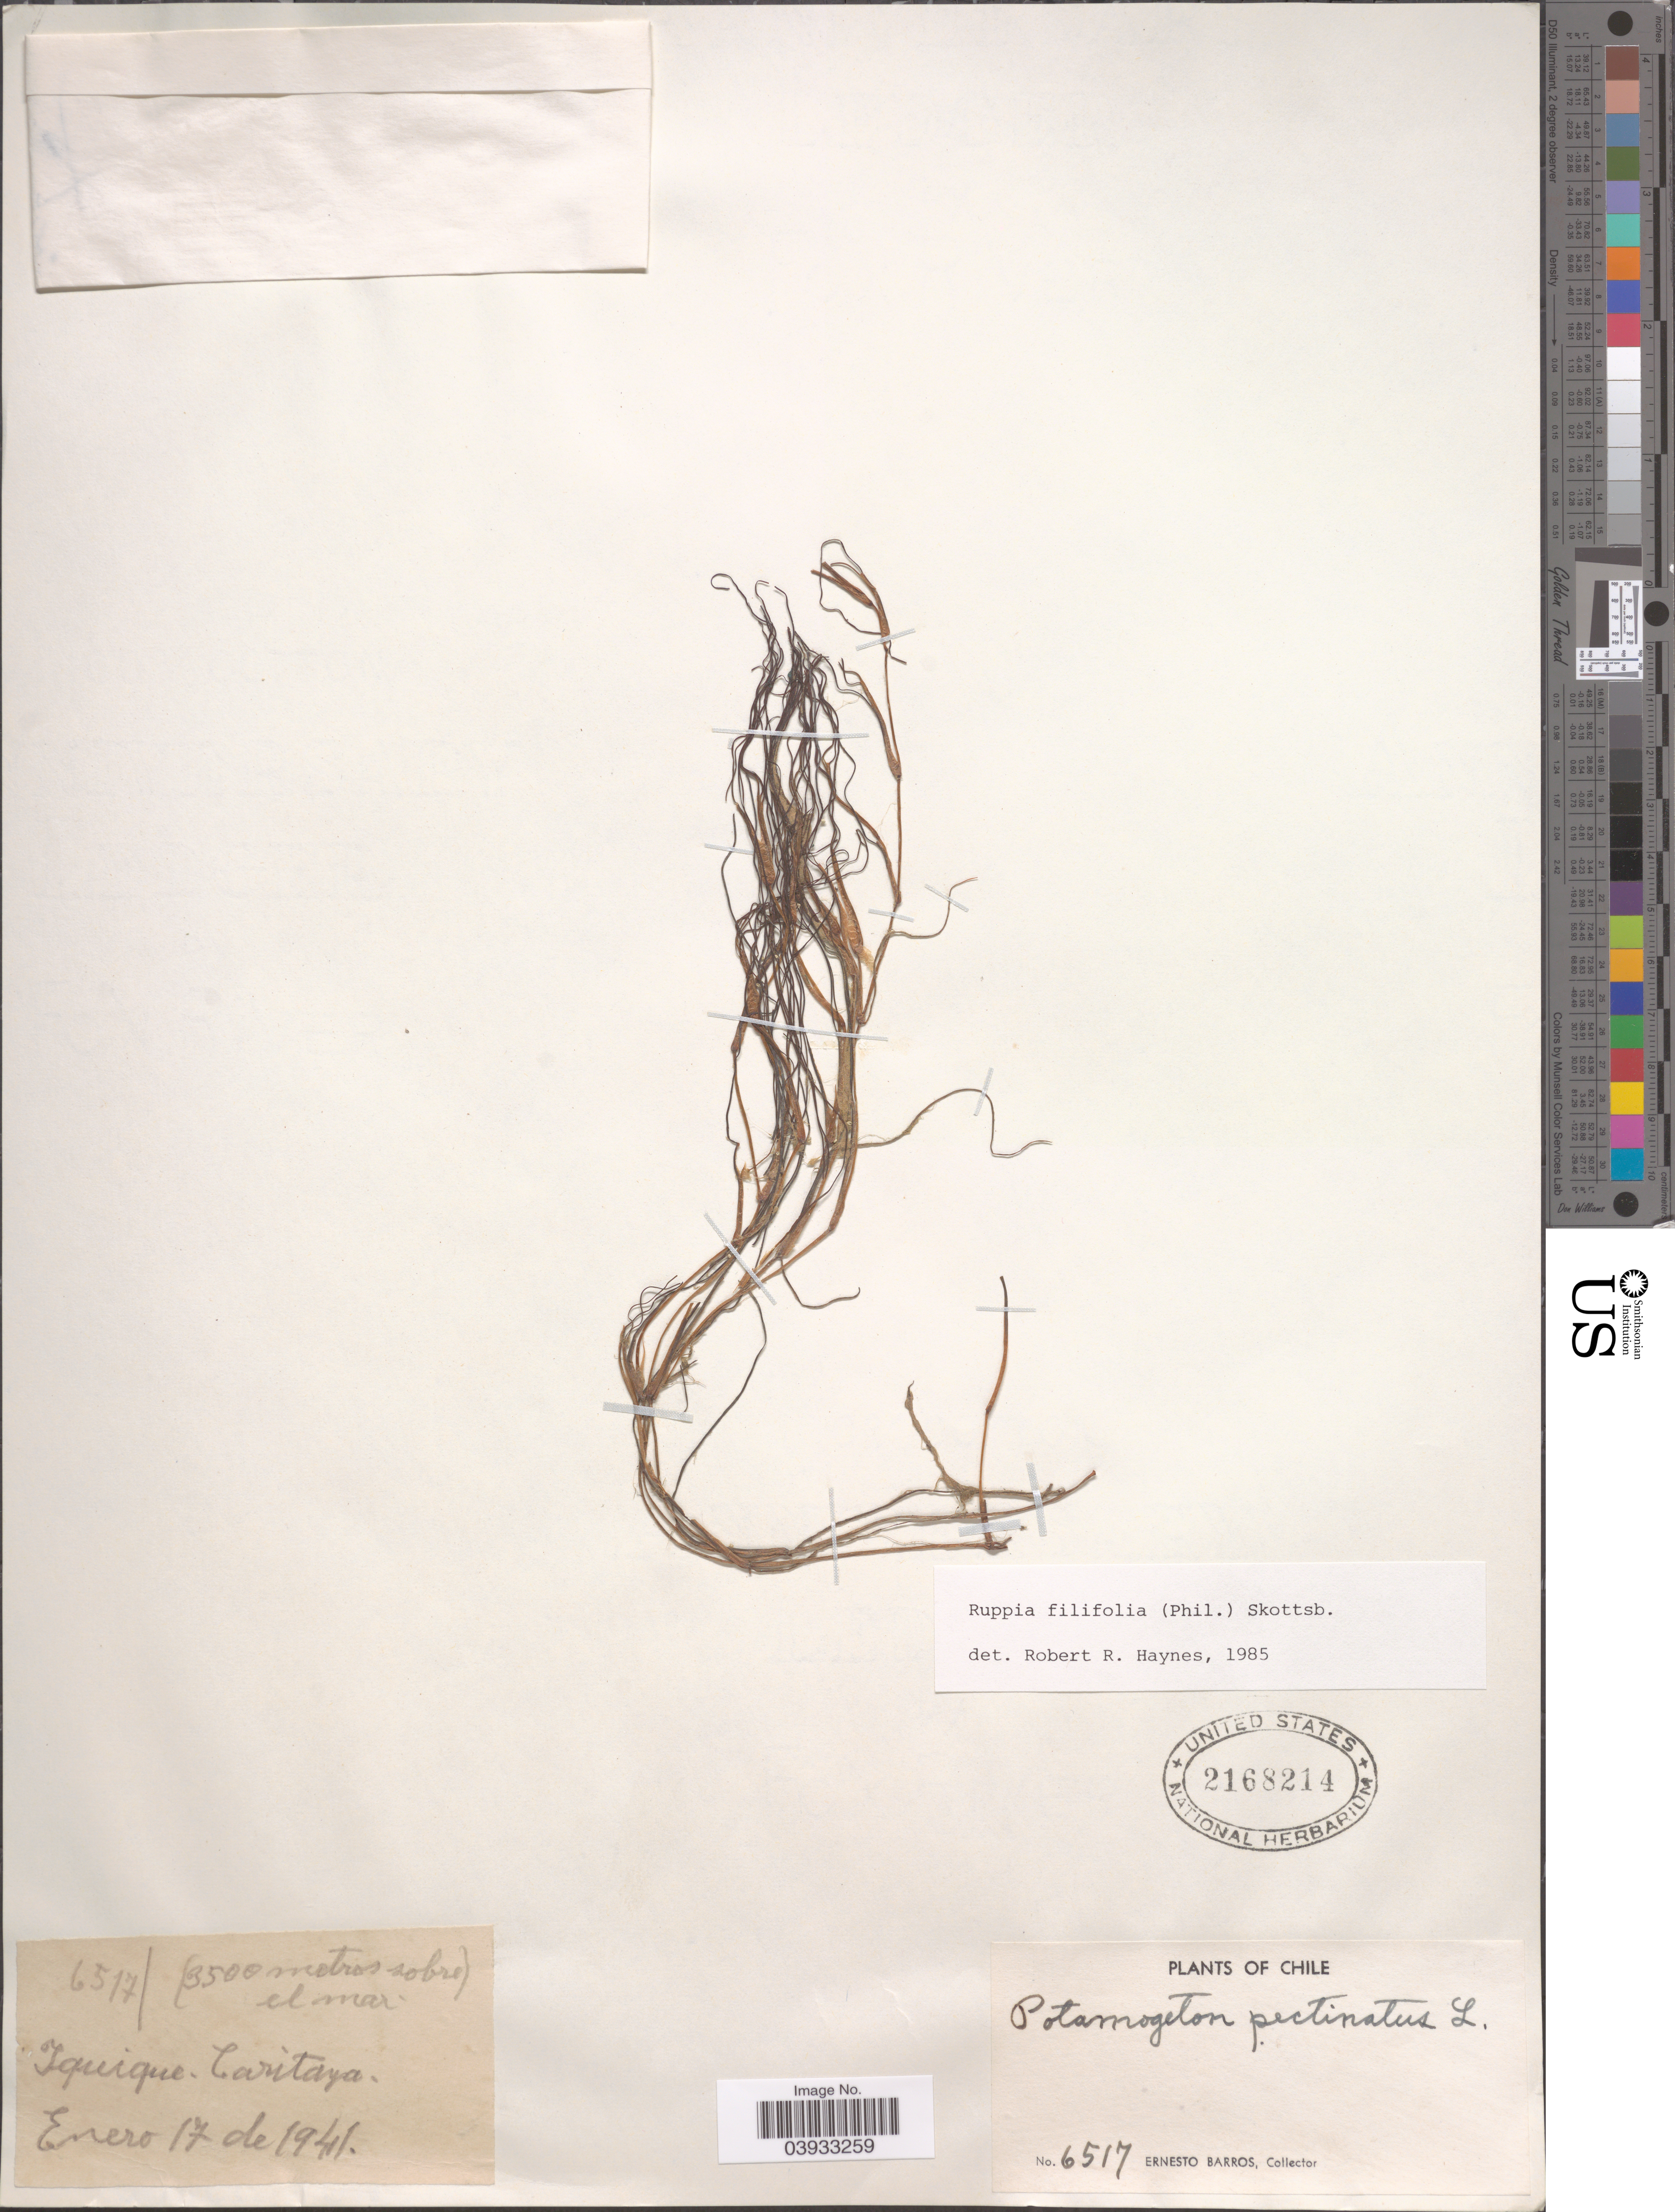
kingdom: Plantae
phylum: Tracheophyta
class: Liliopsida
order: Alismatales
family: Ruppiaceae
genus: Ruppia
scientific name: Ruppia filifolia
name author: (Phil.) Skottsb.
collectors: E. Barros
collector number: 6517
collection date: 1941-01-17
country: Chile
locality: Iquique. Caritaya.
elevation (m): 3500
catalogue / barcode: US 2168214